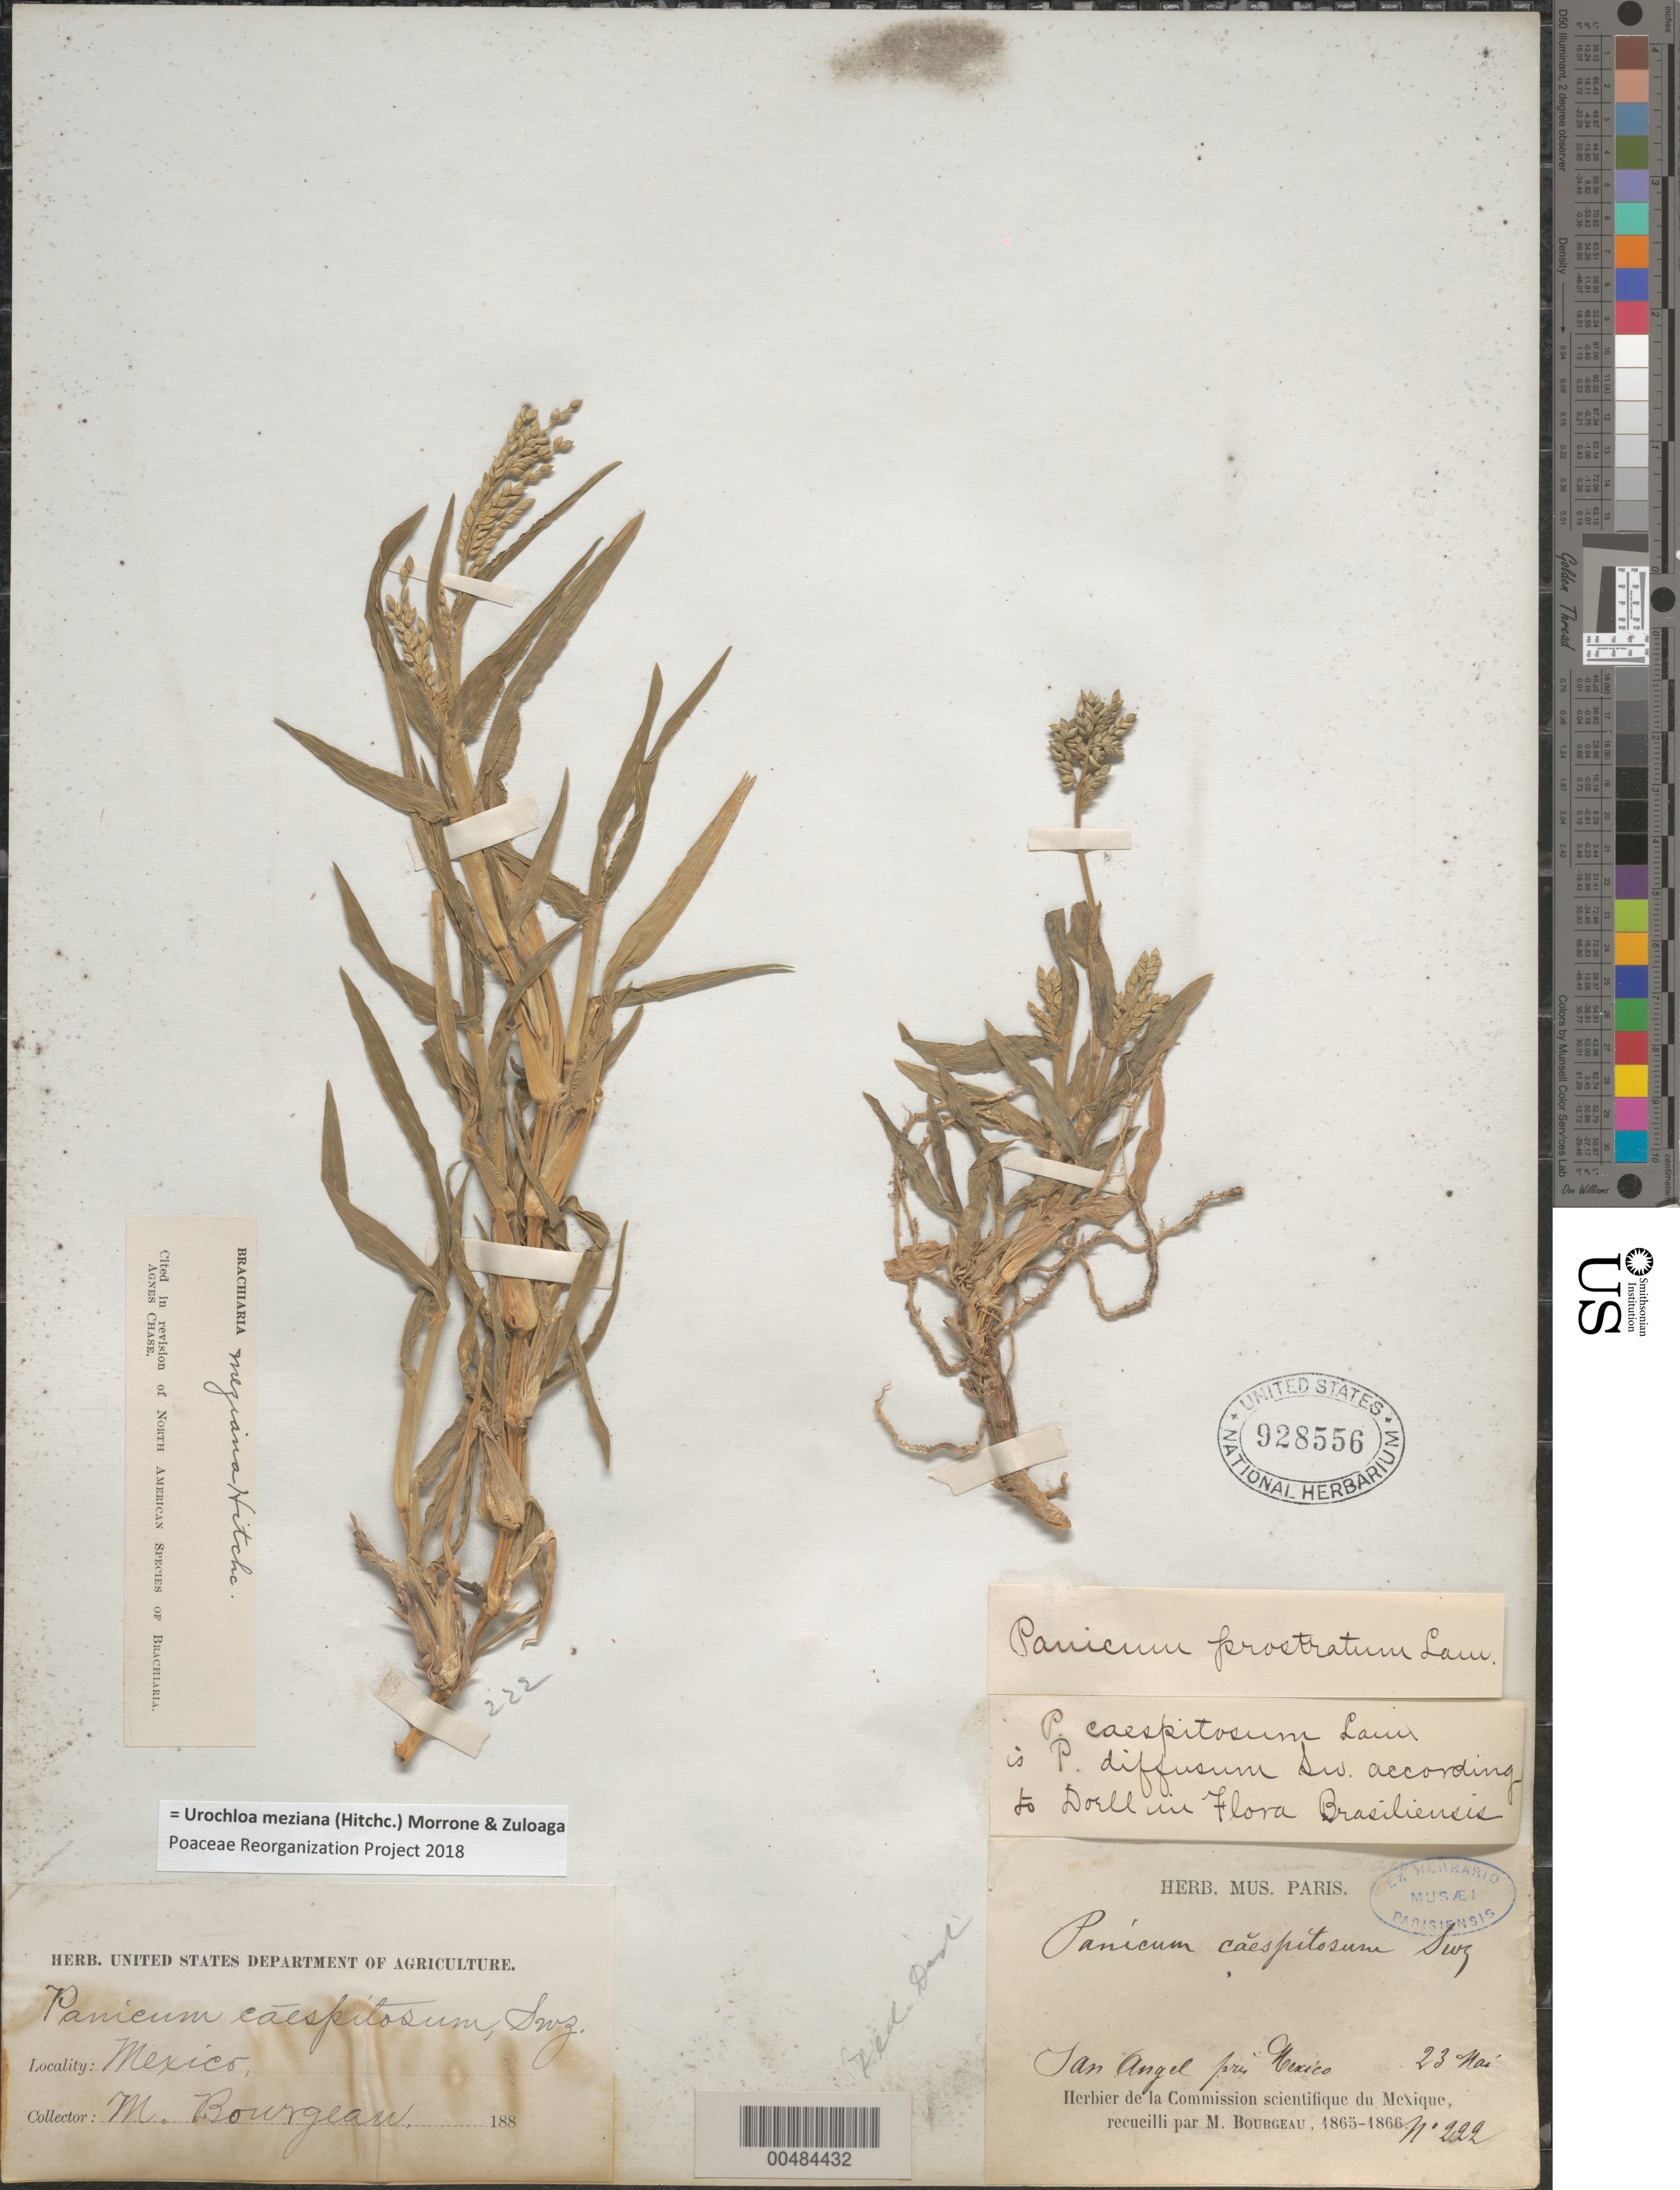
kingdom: Plantae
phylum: Tracheophyta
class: Liliopsida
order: Poales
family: Poaceae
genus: Brachiaria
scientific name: Brachiaria meziana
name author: Hitchc.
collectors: E. Bourgeau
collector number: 222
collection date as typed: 23 Mar 1865 or 23 Mar 1866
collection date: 1865-03-23 or 1866-03-23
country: Mexico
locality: San Angel pres Mexico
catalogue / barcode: US 928556